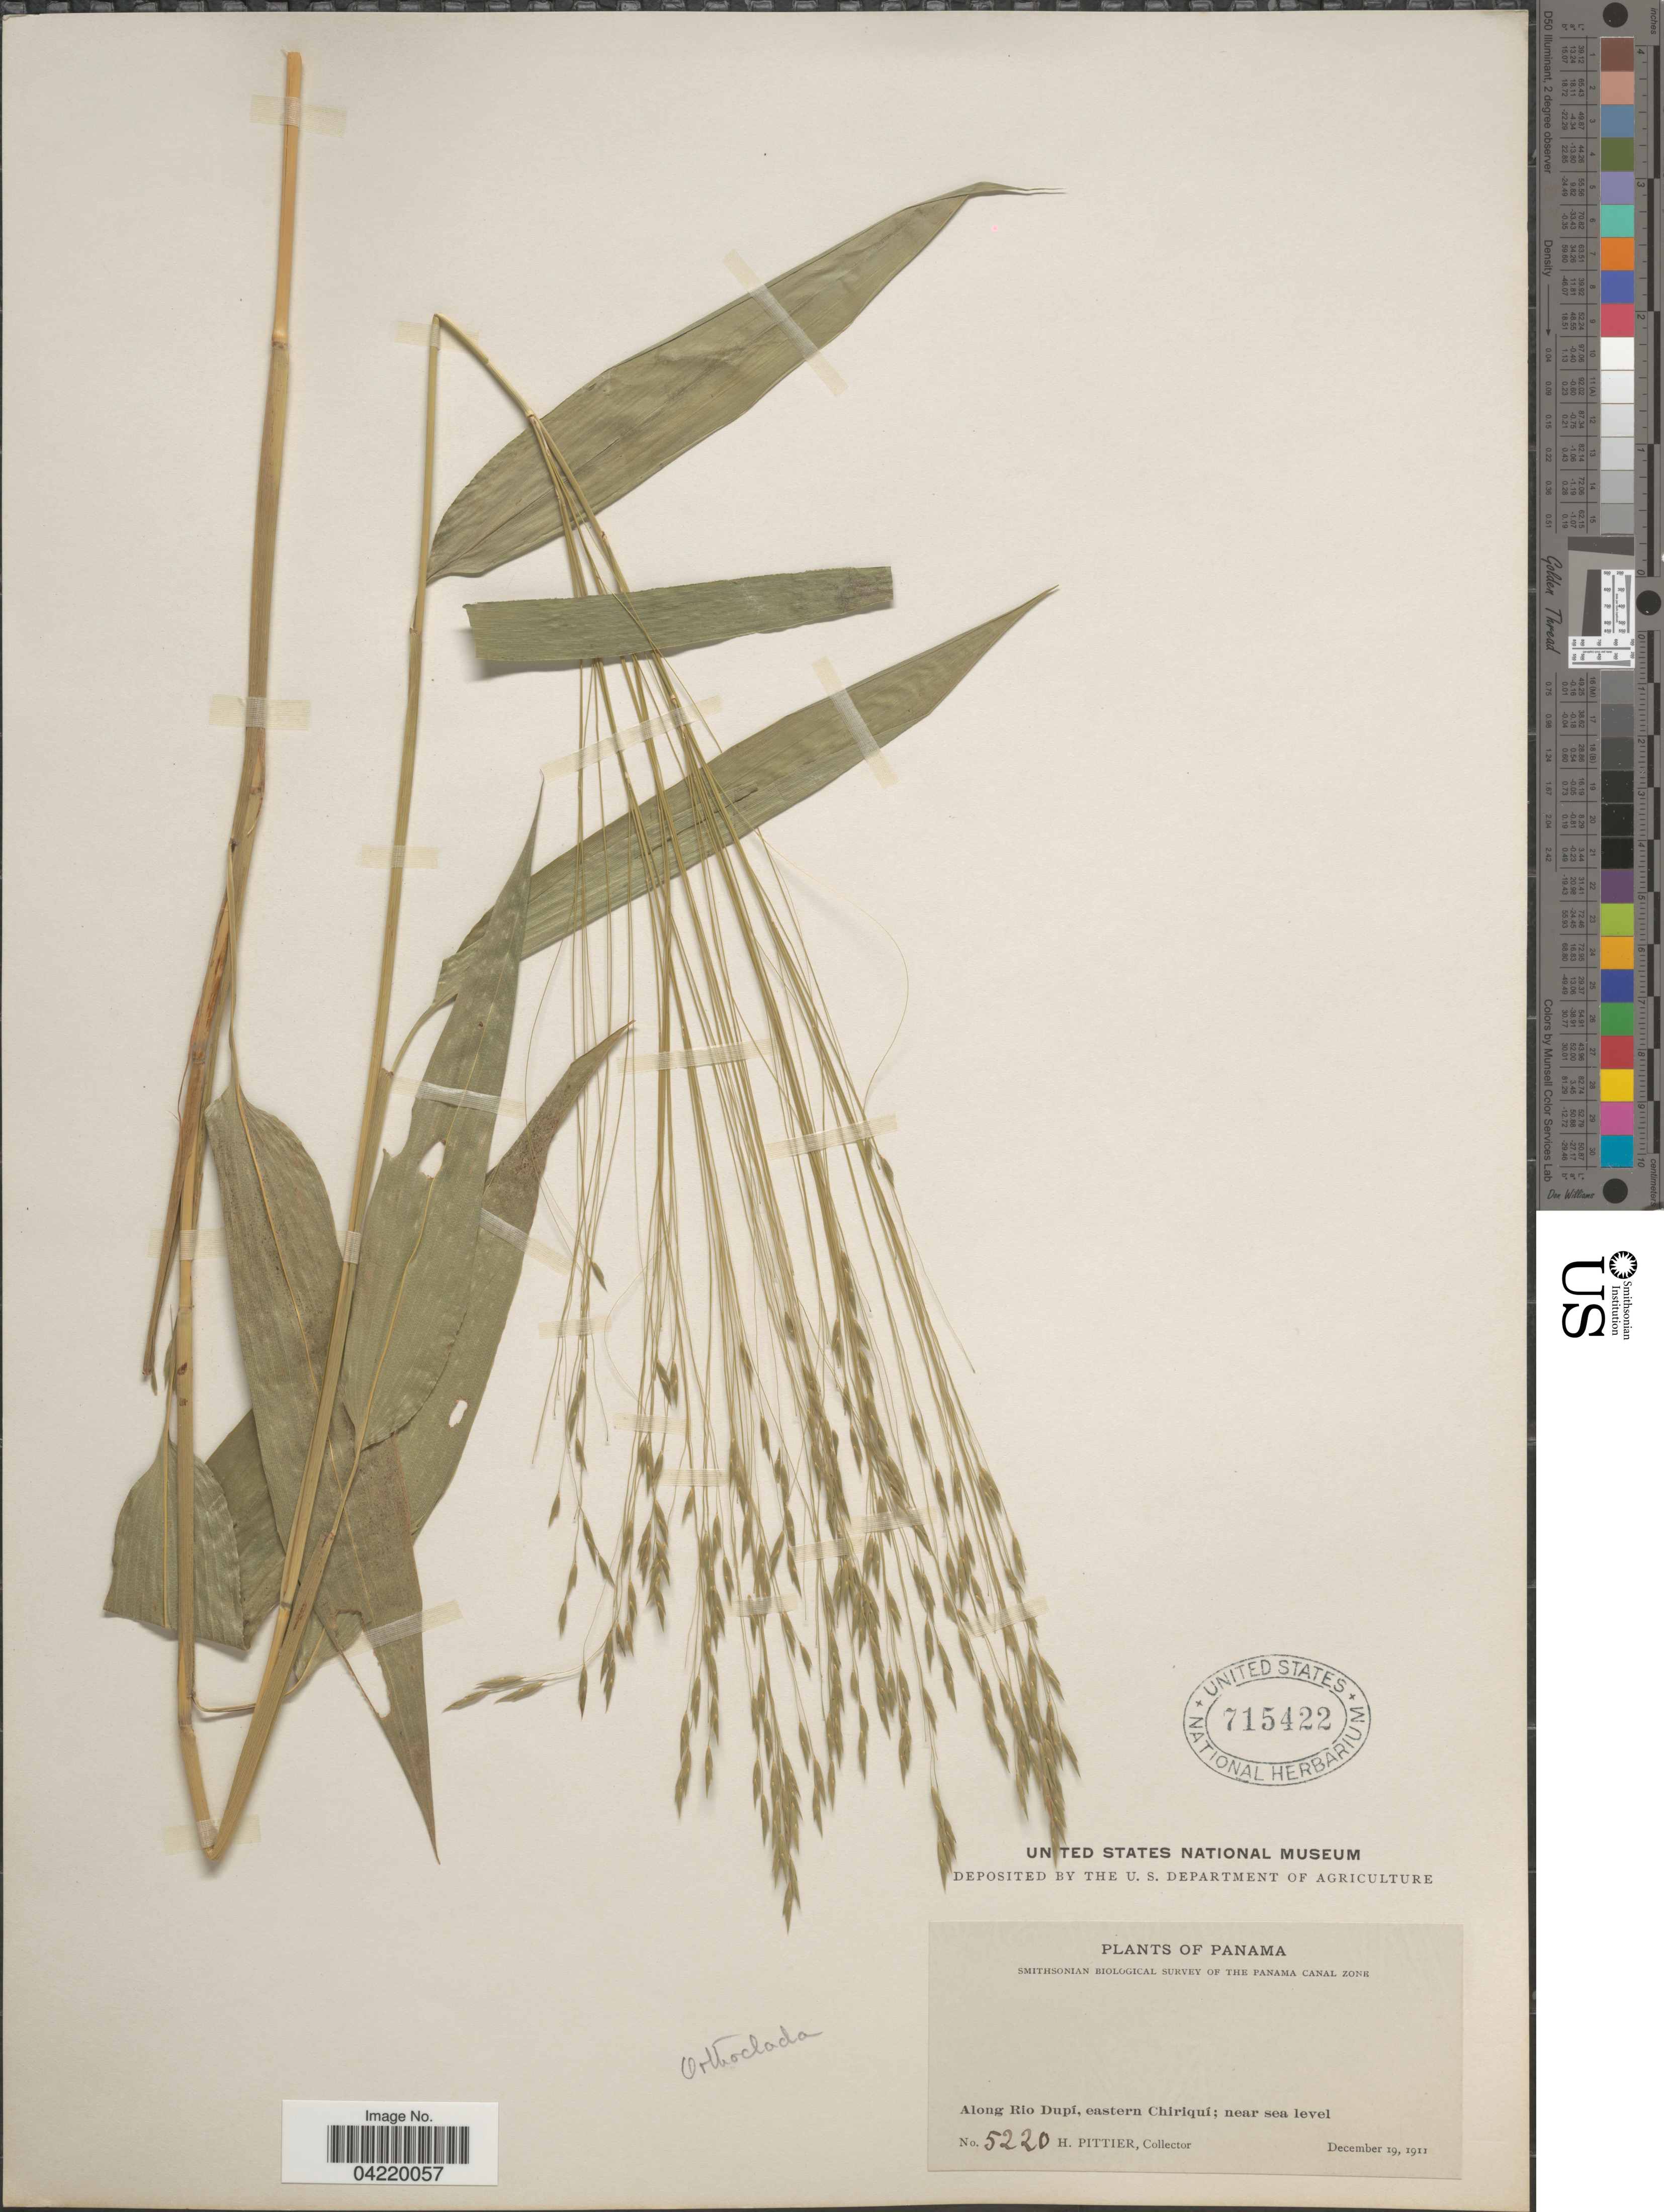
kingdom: Plantae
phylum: Tracheophyta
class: Liliopsida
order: Poales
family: Poaceae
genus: Orthoclada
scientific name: Orthoclada laxa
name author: P. Beauv.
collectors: H. F. Pittier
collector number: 5220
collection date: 1911-12-19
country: Panama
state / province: Chiriqui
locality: Smithsonian Biological Survey of the Panama Canal Zone. Along Río Dupí, eastern Chiriqui.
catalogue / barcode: US 715422